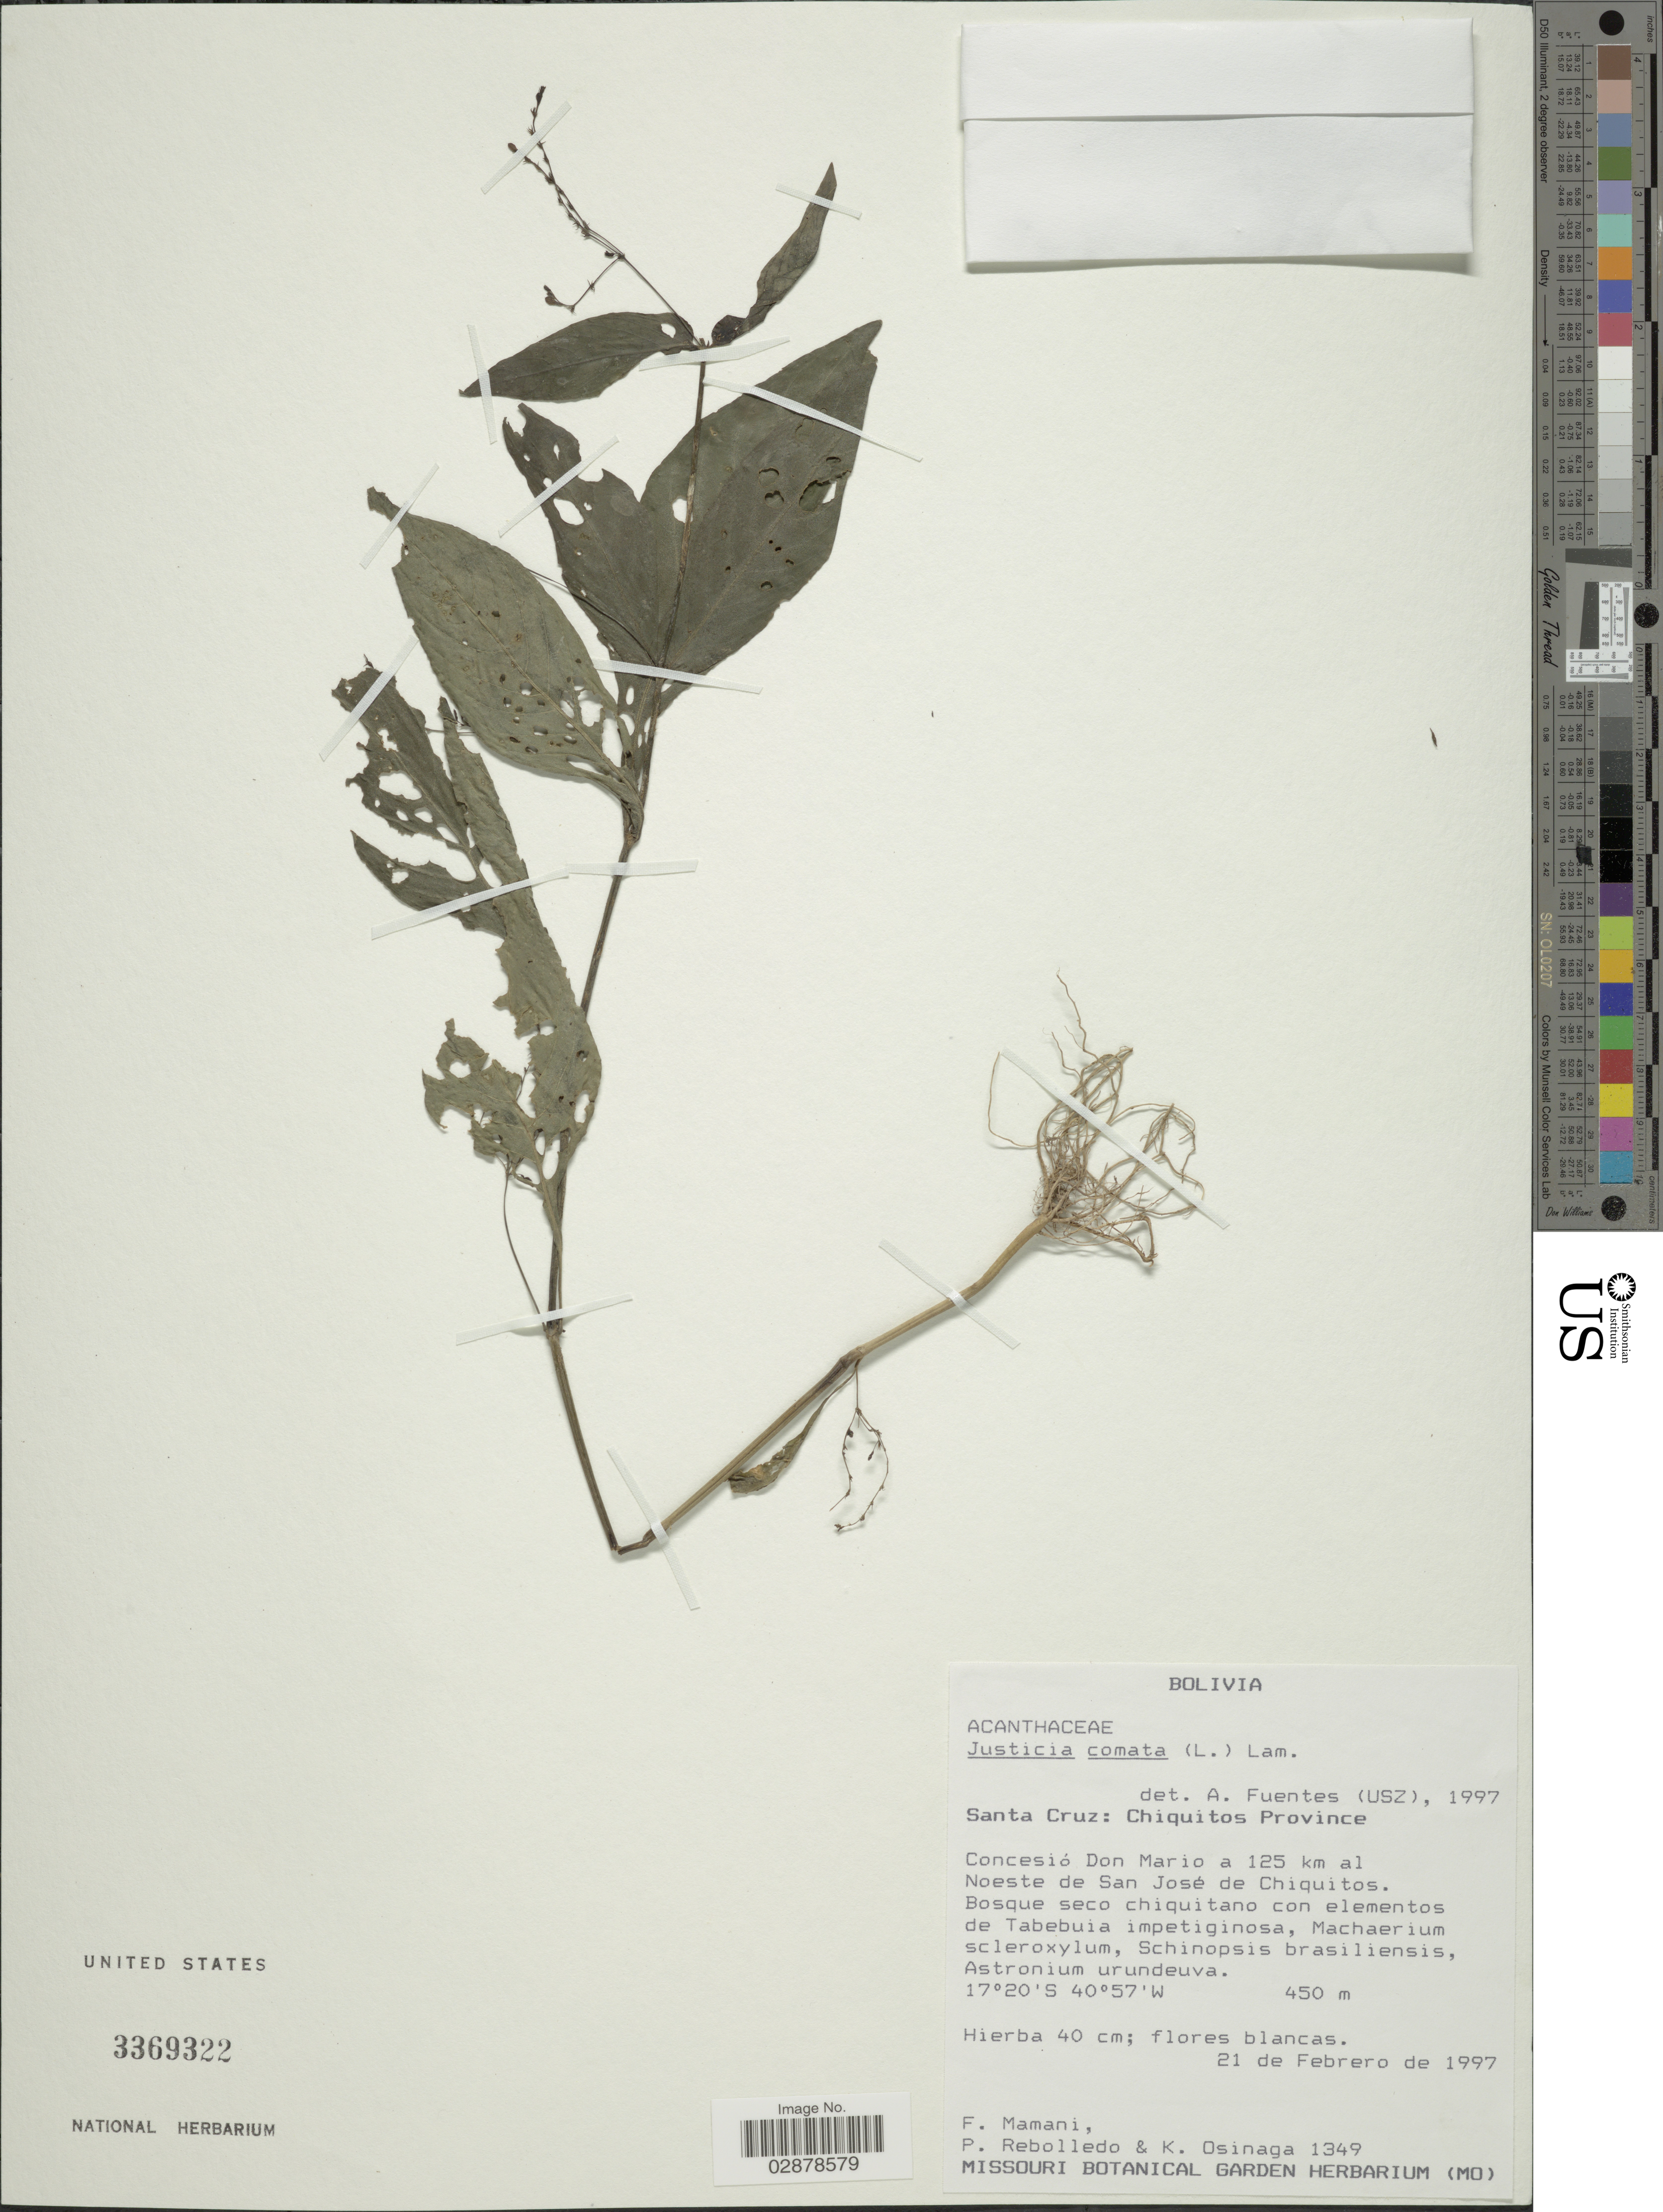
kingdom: Plantae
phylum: Tracheophyta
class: Magnoliopsida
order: Lamiales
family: Acanthaceae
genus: Justicia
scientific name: Justicia comata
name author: (L.) Lam.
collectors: F. Mamani, P. Rebolledo & K. Osinaga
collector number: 1349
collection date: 1997-02-21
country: Bolivia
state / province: Santa Cruz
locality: Chiquitos Province, Concesió Don Mario a 125 km al Noeste de San José de Chiquitos.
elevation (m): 450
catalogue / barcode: US 3369322